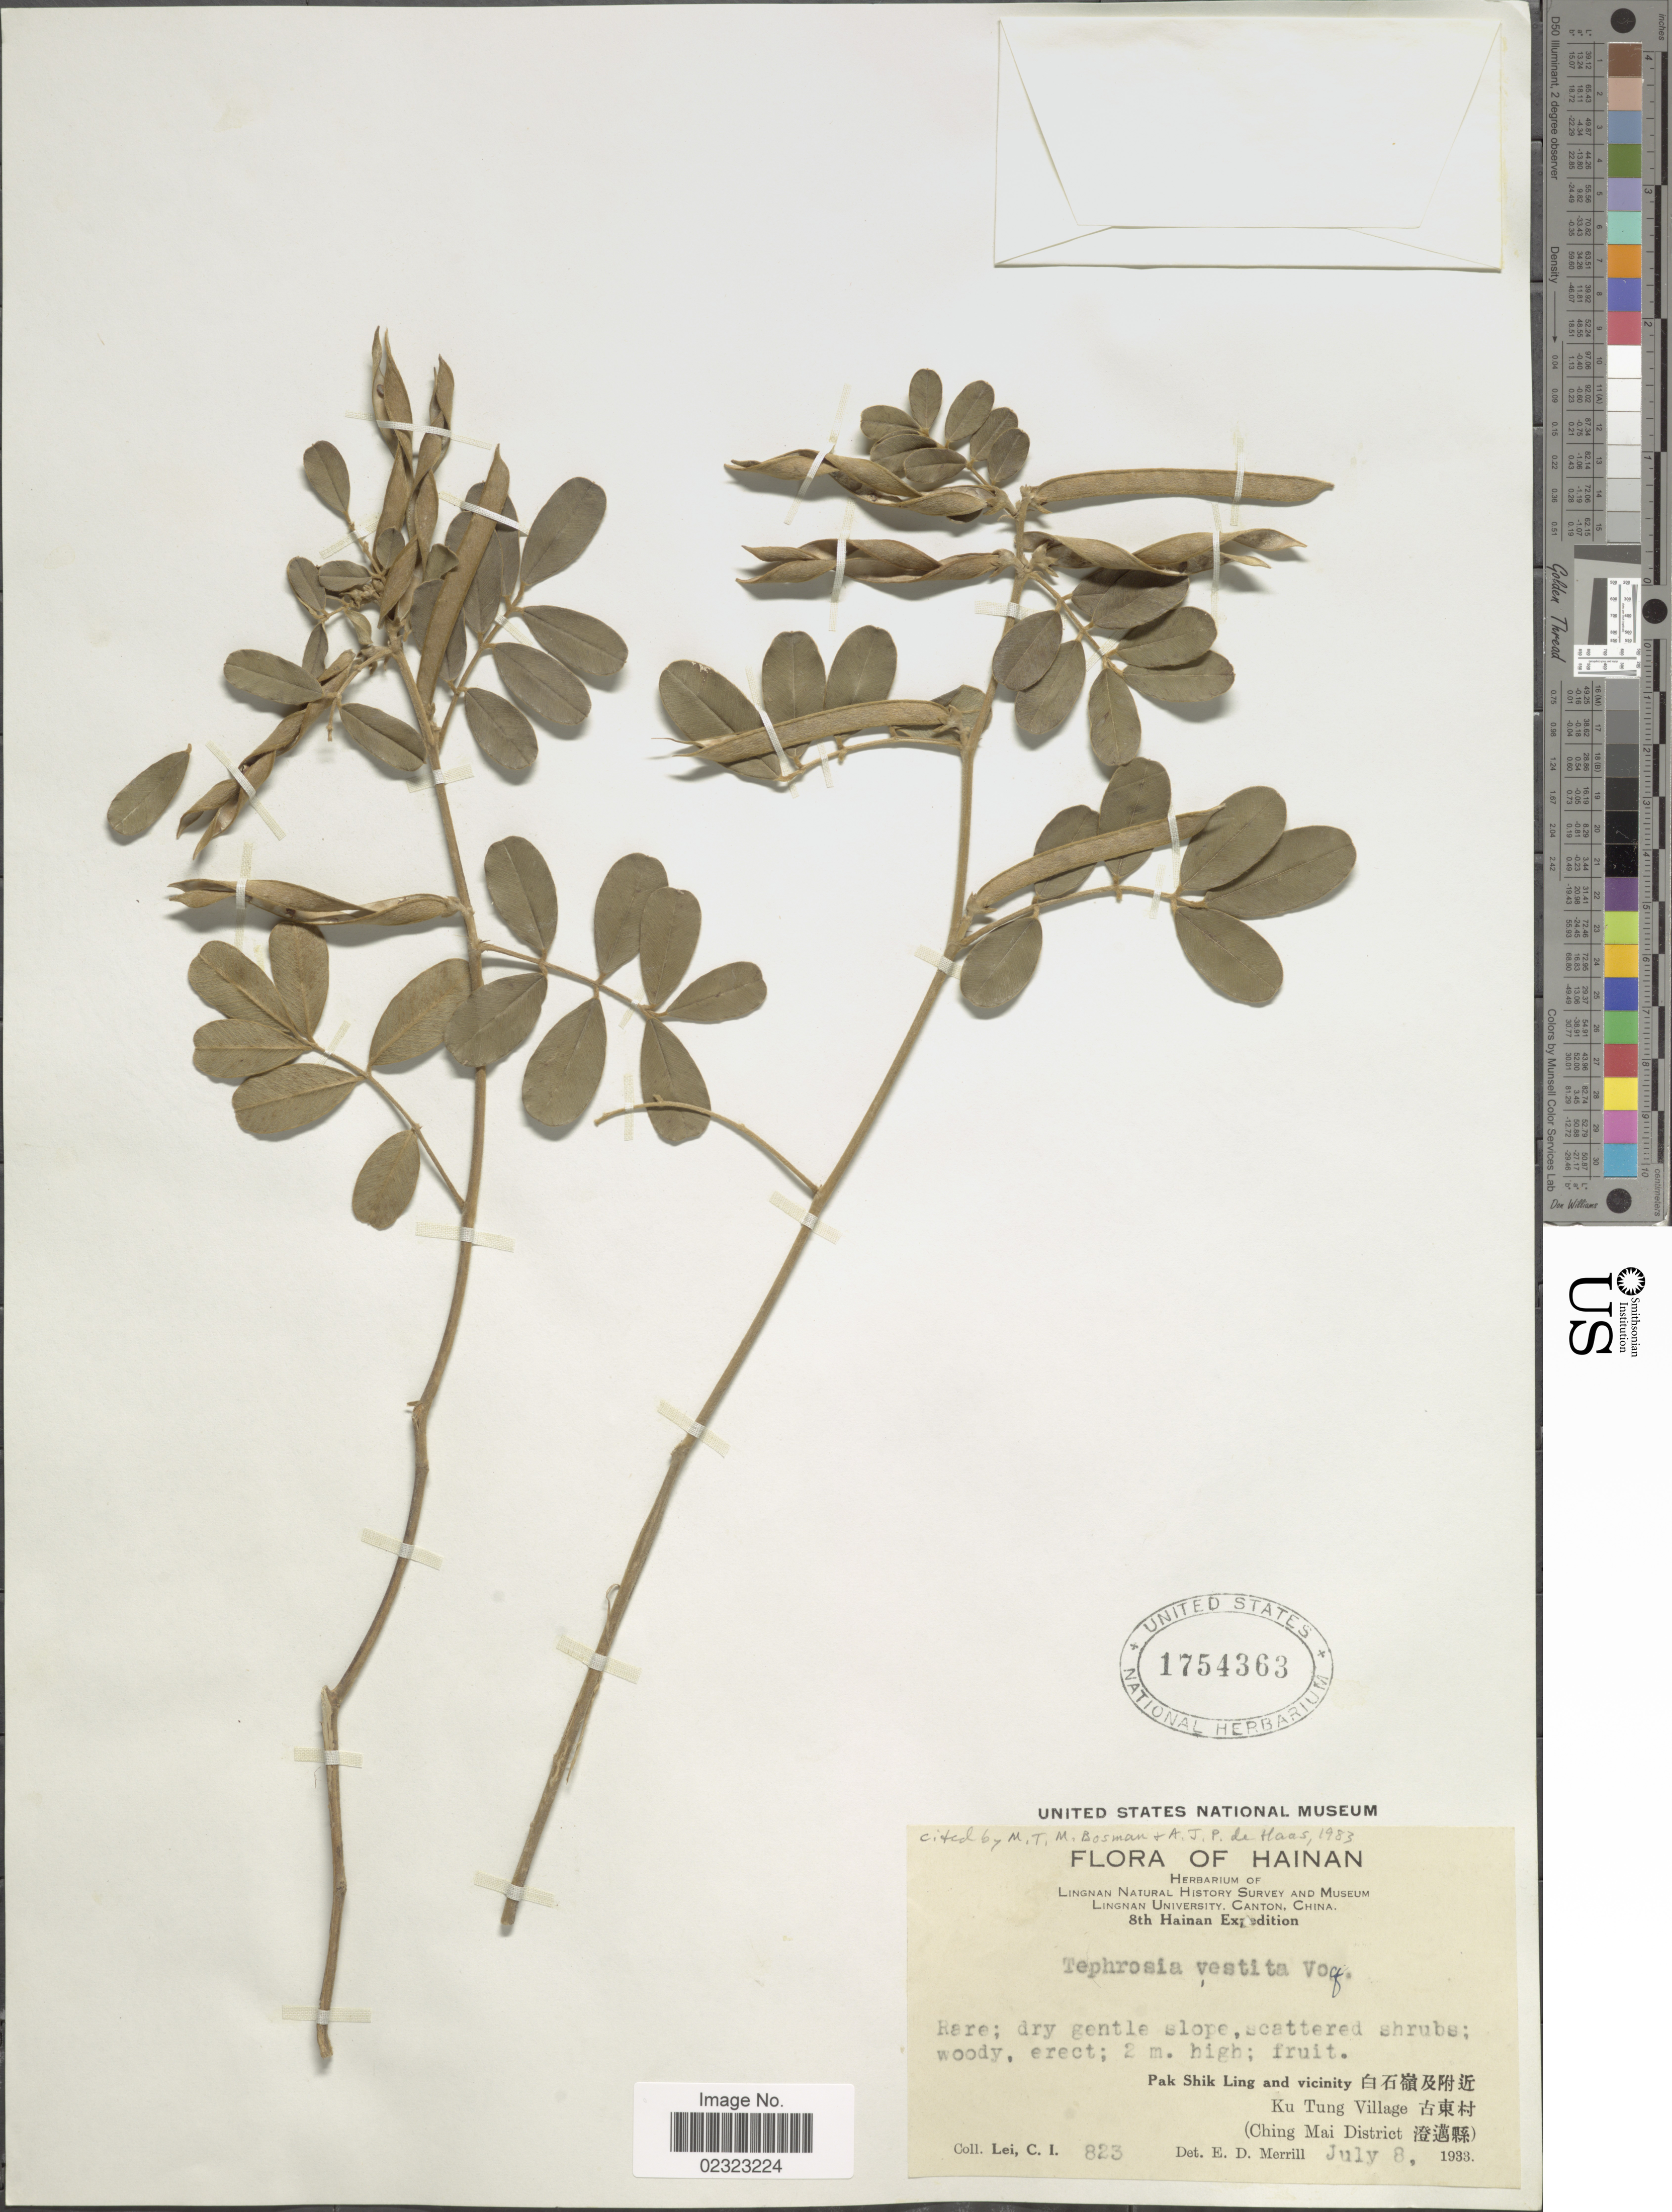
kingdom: Plantae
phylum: Tracheophyta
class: Magnoliopsida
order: Fabales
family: Fabaceae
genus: Tephrosia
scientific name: Tephrosia vestita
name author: Vogel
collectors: C. I. Lei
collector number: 823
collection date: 1933-07-08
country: China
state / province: Hainan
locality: Pak Shik Ling and vicinity, Ku Tung Village (Ching Mai District).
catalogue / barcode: US 1754363